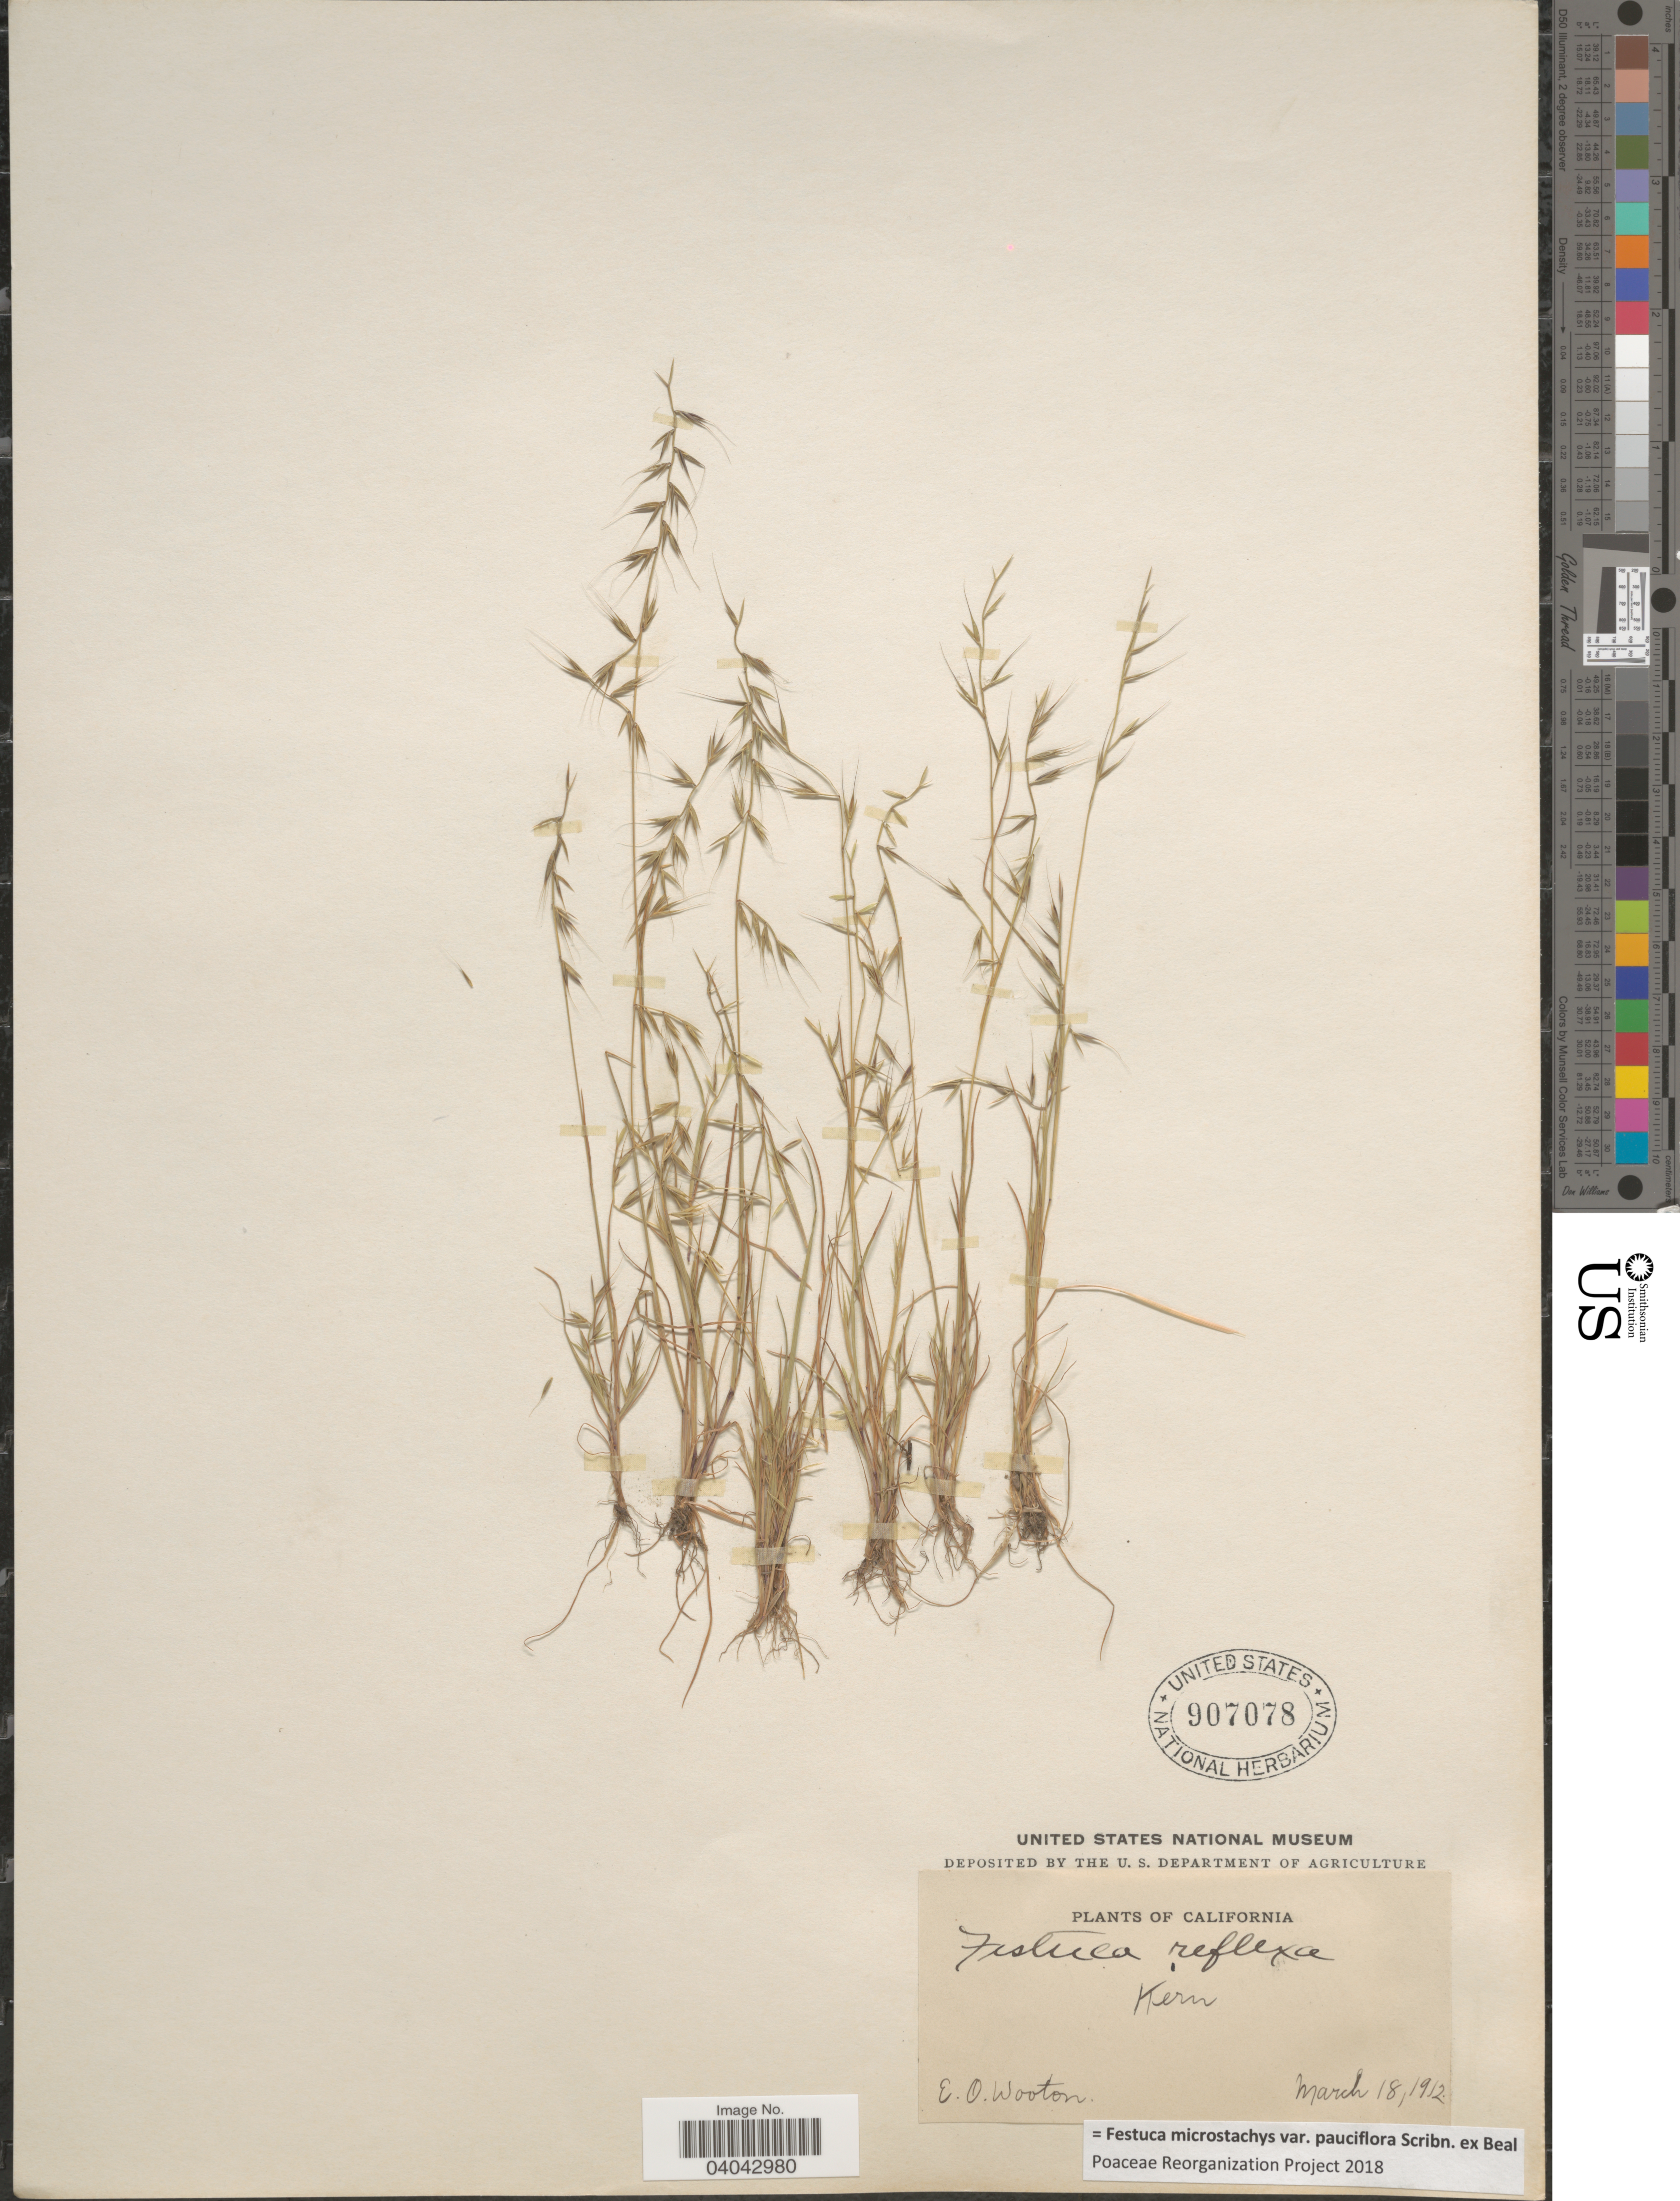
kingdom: Plantae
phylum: Tracheophyta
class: Liliopsida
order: Poales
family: Poaceae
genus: Festuca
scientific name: Festuca microstachys var. pauciflora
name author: Scribn. ex W.J. Beal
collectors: E. O. Wooton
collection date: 1912-03-18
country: United States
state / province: California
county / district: Kern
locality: Kern.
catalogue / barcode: US 907078